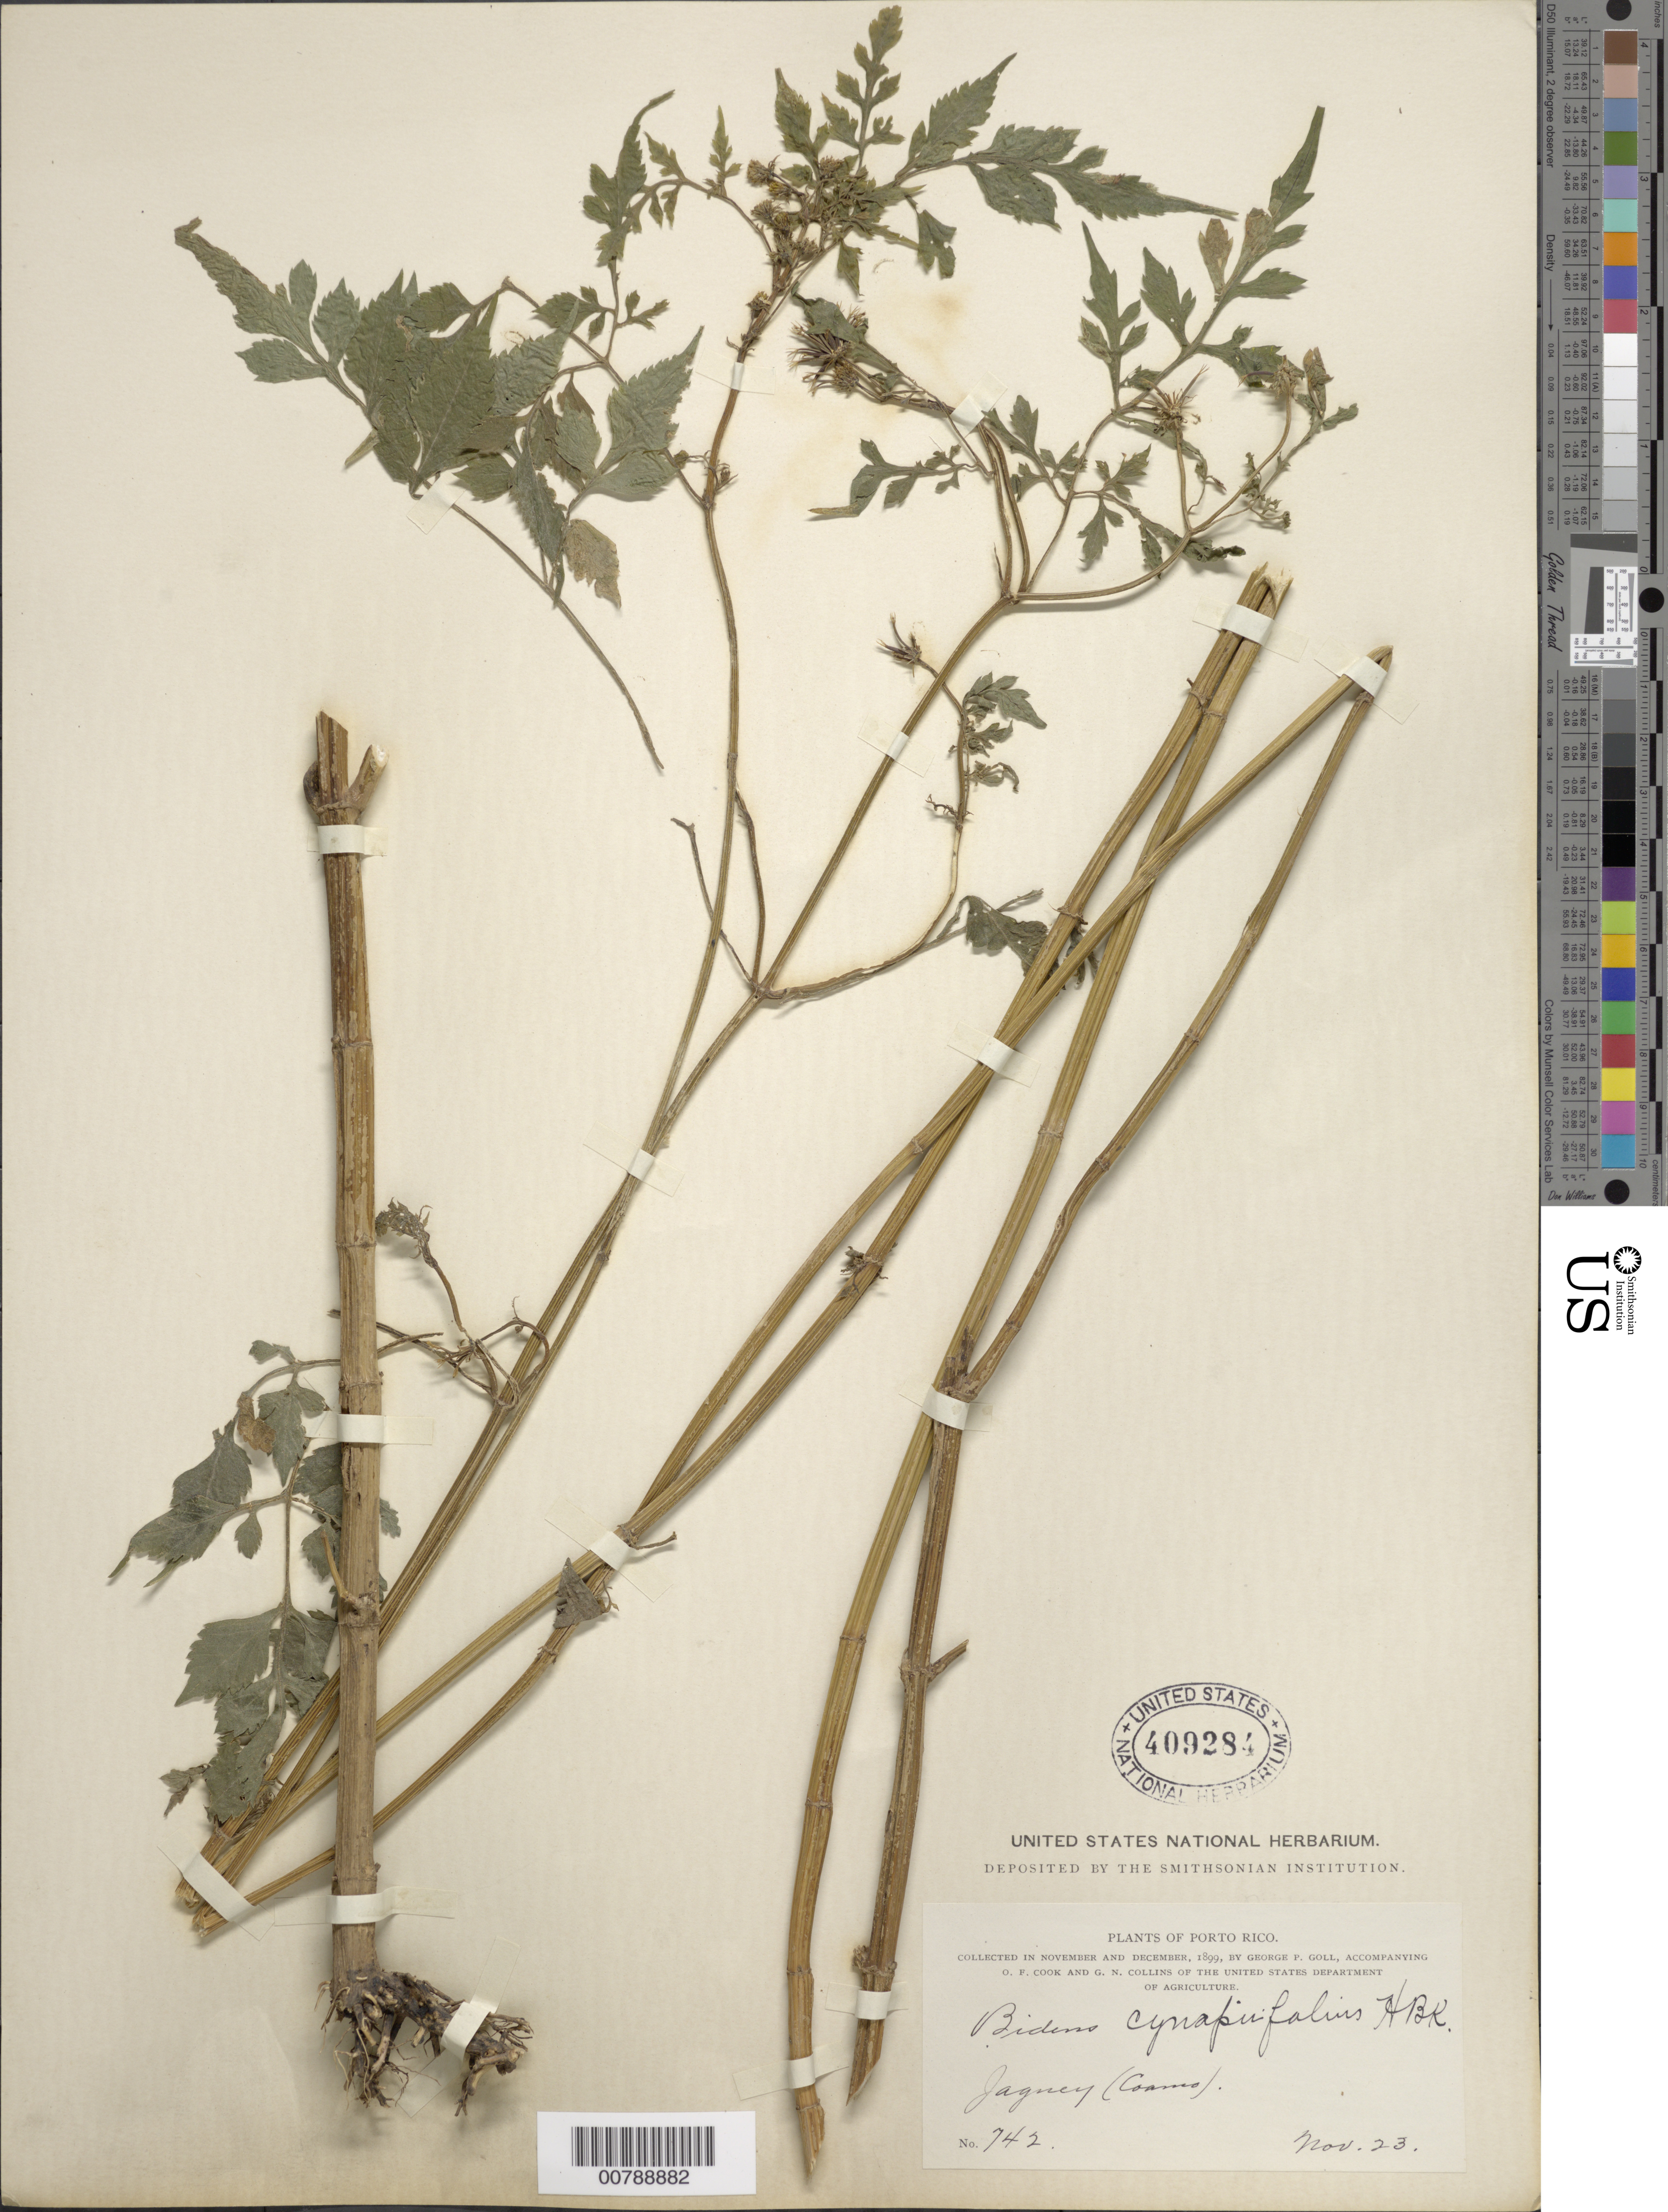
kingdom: Plantae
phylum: Tracheophyta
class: Magnoliopsida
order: Asterales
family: Asteraceae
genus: Bidens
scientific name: Bidens cynapiifolia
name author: Kunth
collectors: G. Goll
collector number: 742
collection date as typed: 23 Nov 1899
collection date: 1899-11-23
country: Puerto Rico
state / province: Coamo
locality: Jaguey (Coamo)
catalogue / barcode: US 409284